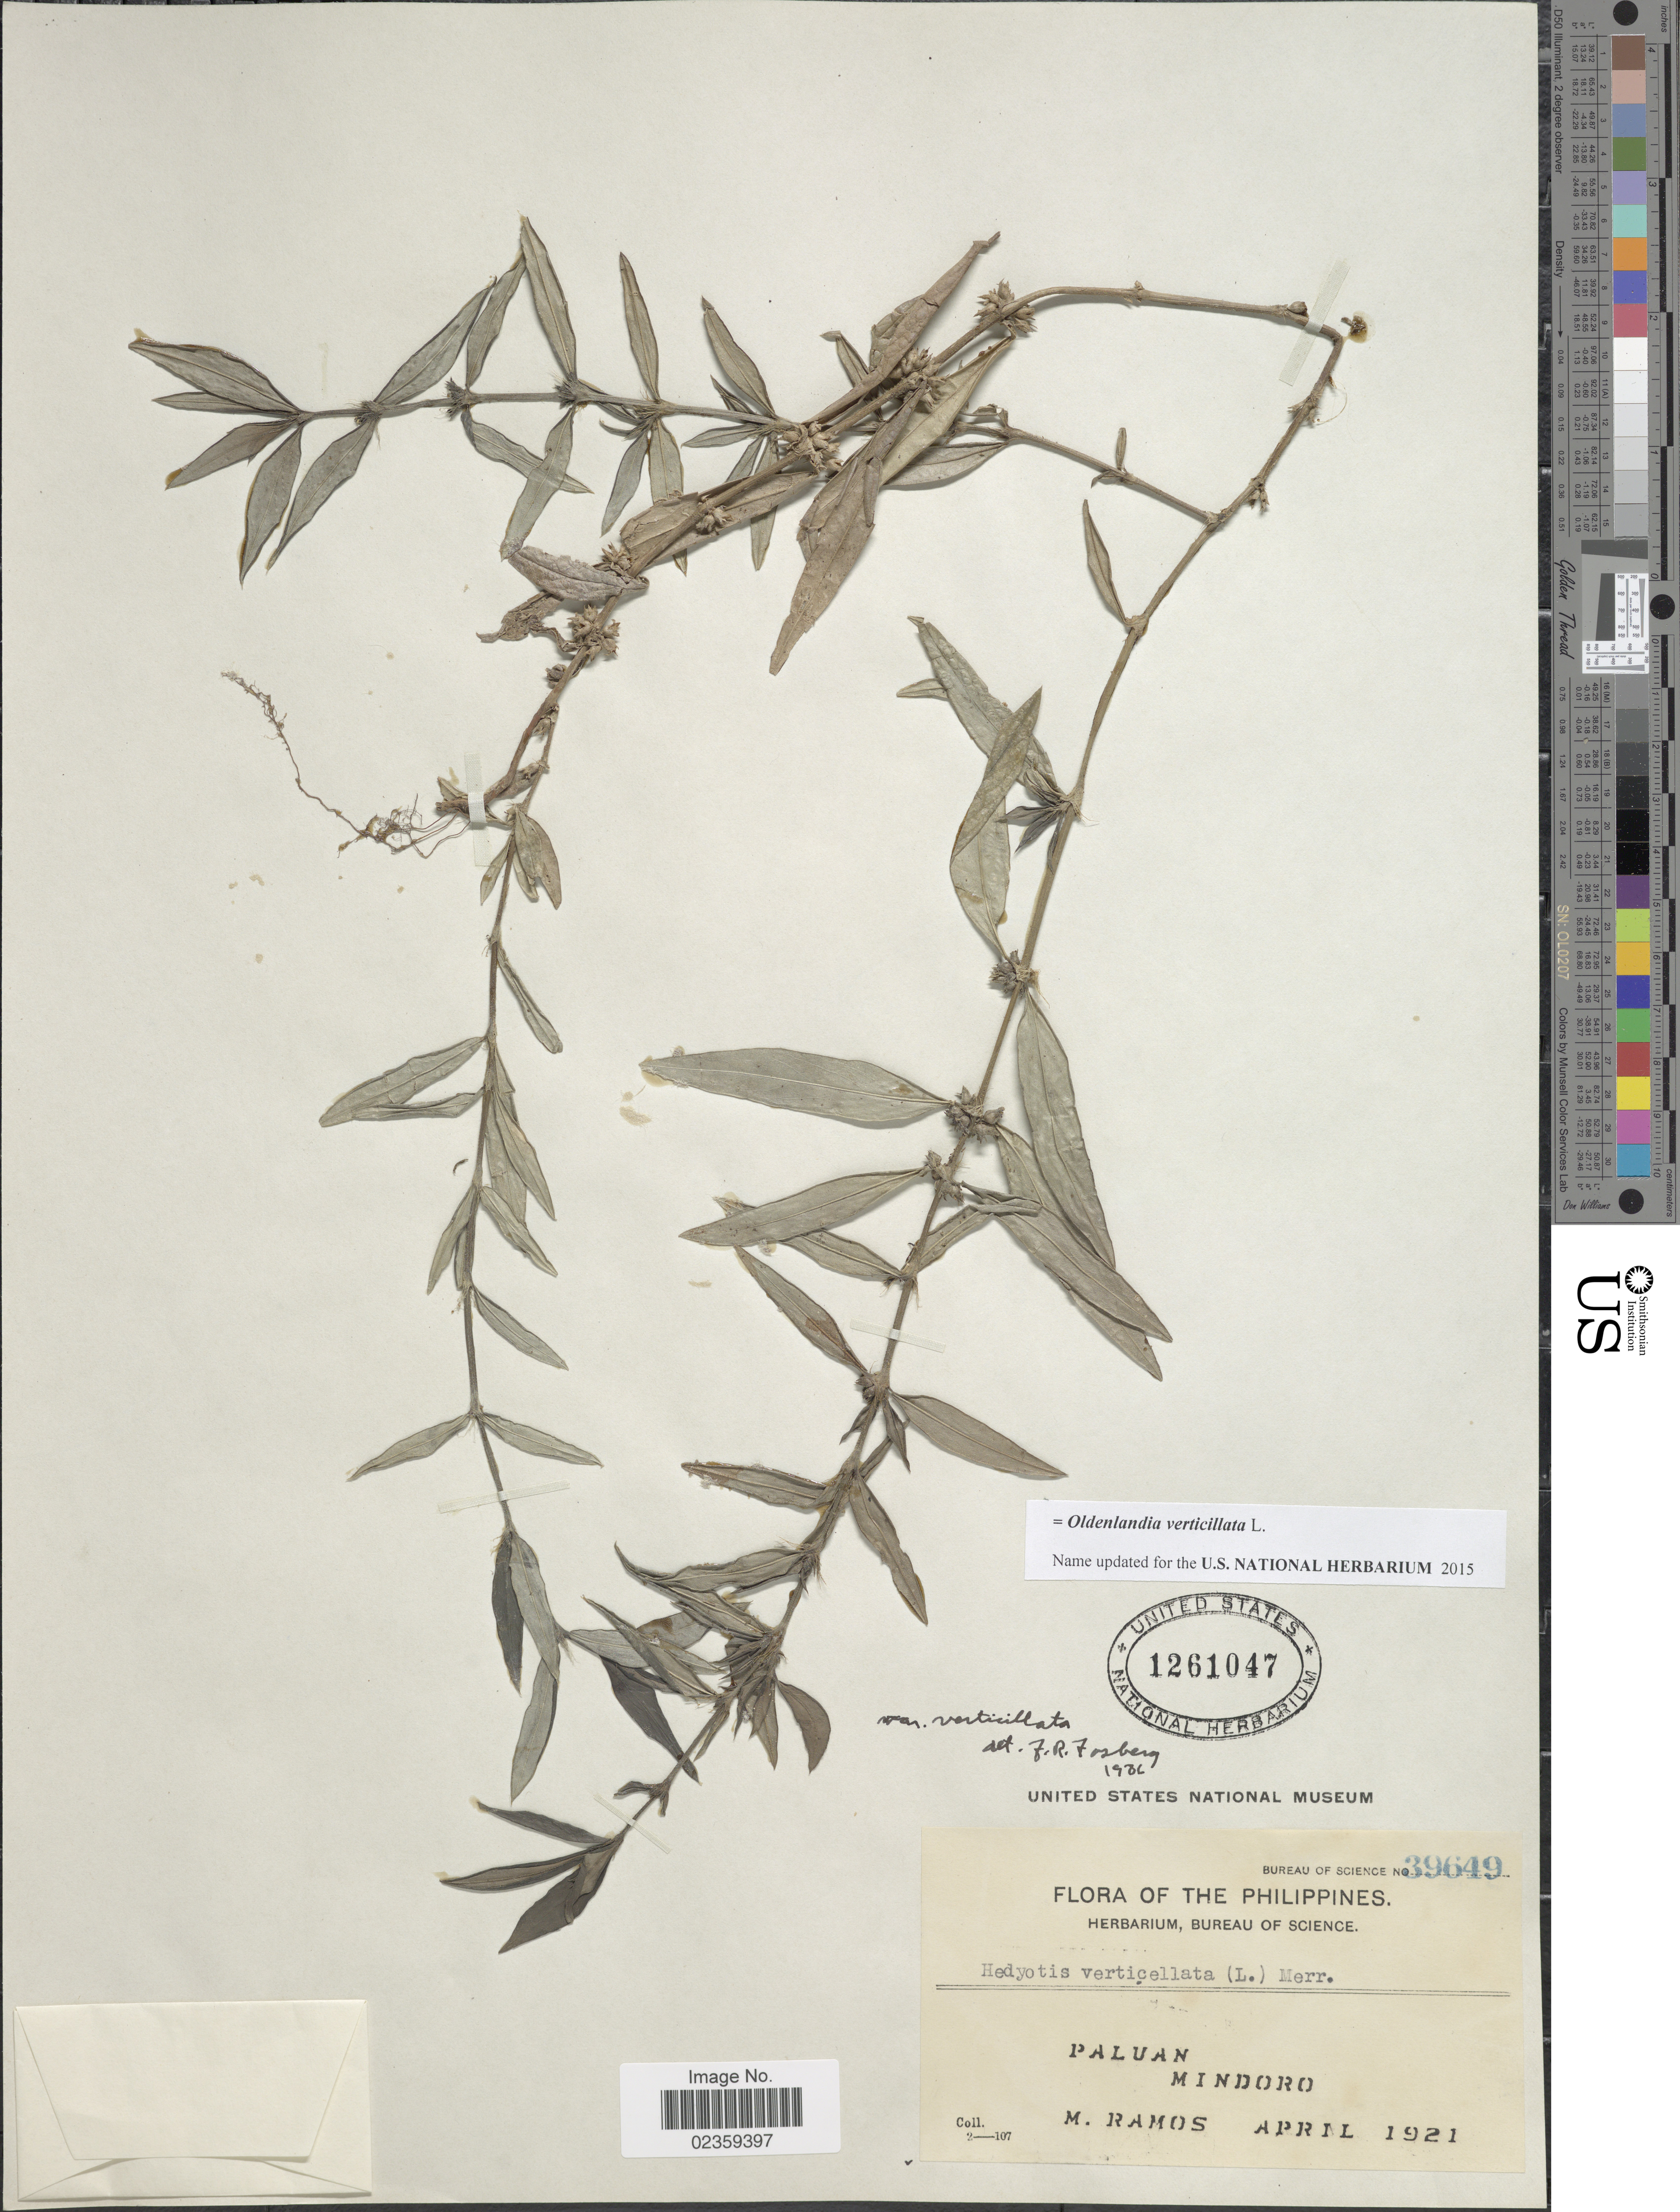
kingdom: Plantae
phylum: Tracheophyta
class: Magnoliopsida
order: Gentianales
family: Rubiaceae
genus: Oldenlandia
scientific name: Oldenlandia verticillata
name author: L.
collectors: M. Ramos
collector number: Bureau of Science 39649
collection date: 1921-04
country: Philippines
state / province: Mimaropa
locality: Paluan. Mindoro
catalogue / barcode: US 1261047